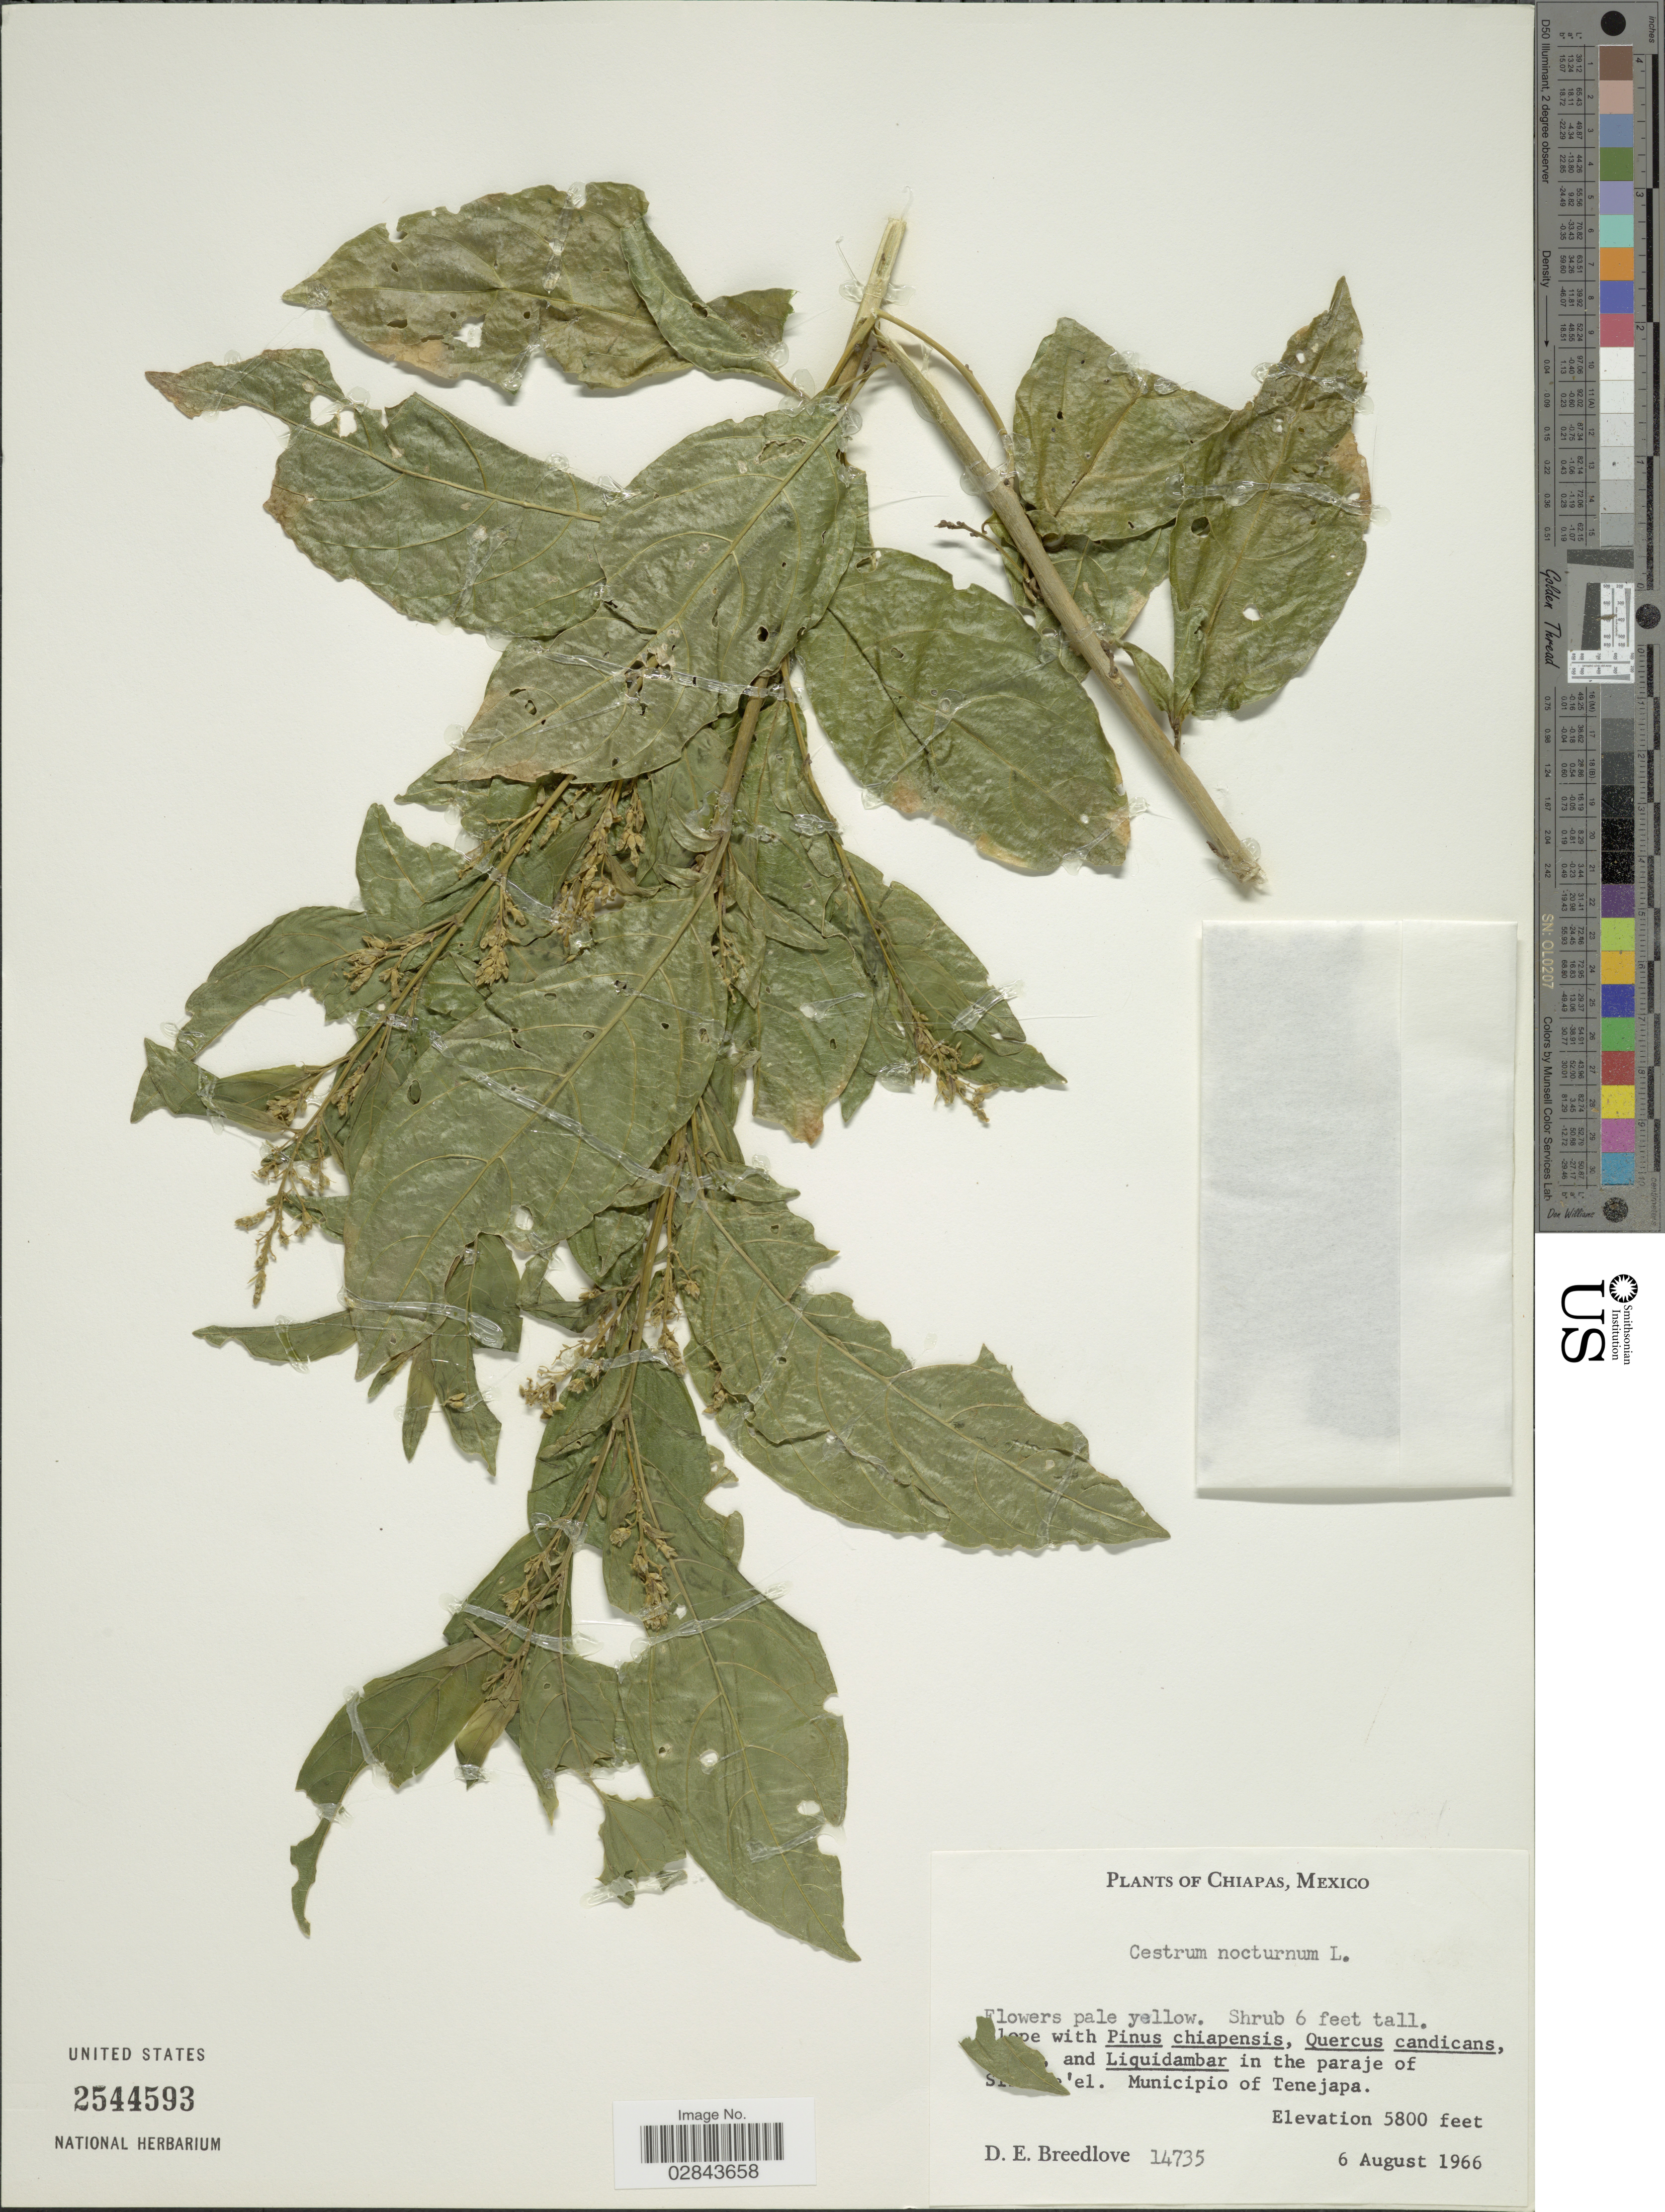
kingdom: Plantae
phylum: Tracheophyta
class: Magnoliopsida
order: Solanales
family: Solanaceae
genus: Cestrum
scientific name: Cestrum nocturnum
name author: L.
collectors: D. E. Breedlove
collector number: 14735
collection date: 1966-08-06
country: Mexico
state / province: Chiapas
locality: In the paraje of [illegible text] 'el. Municipio of Tenejapa.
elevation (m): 1768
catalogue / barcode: US 2544593